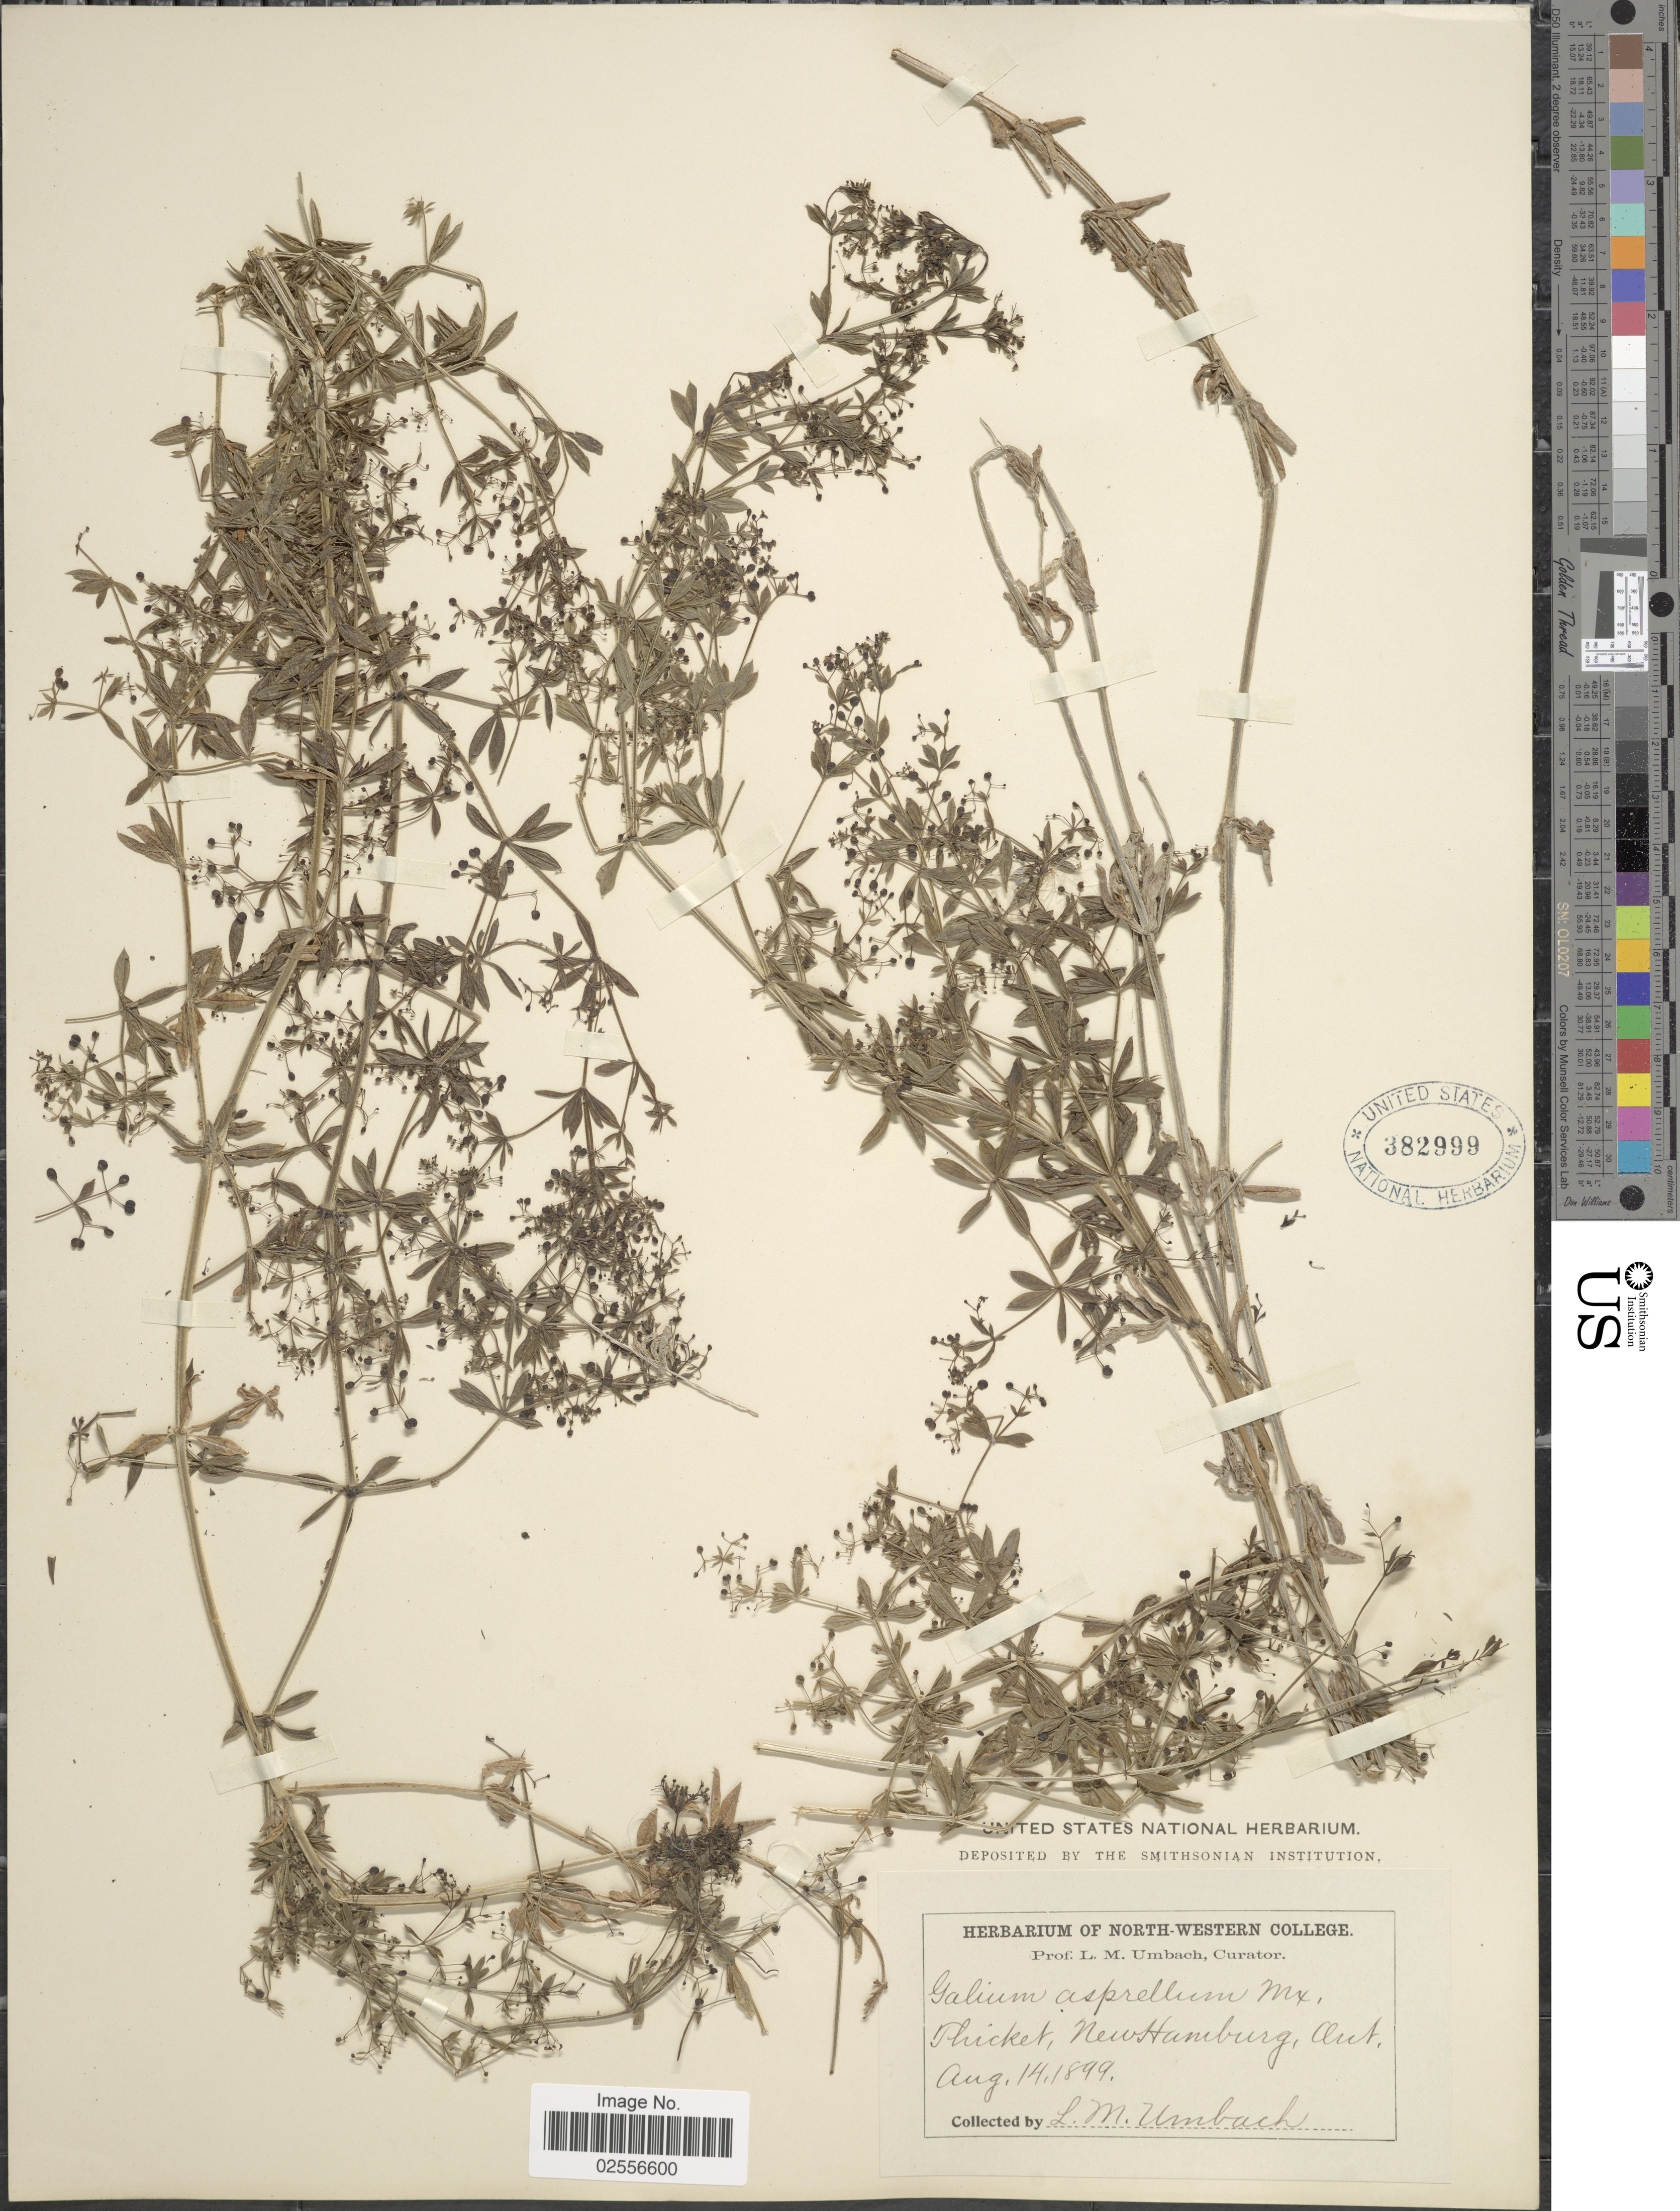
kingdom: Plantae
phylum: Tracheophyta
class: Magnoliopsida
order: Gentianales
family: Rubiaceae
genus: Galium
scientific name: Galium asprellum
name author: Michx.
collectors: L. M. Umbach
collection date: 1899-08-14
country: Canada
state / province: Ontario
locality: Thicket, New Hamburg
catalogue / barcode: US 382999